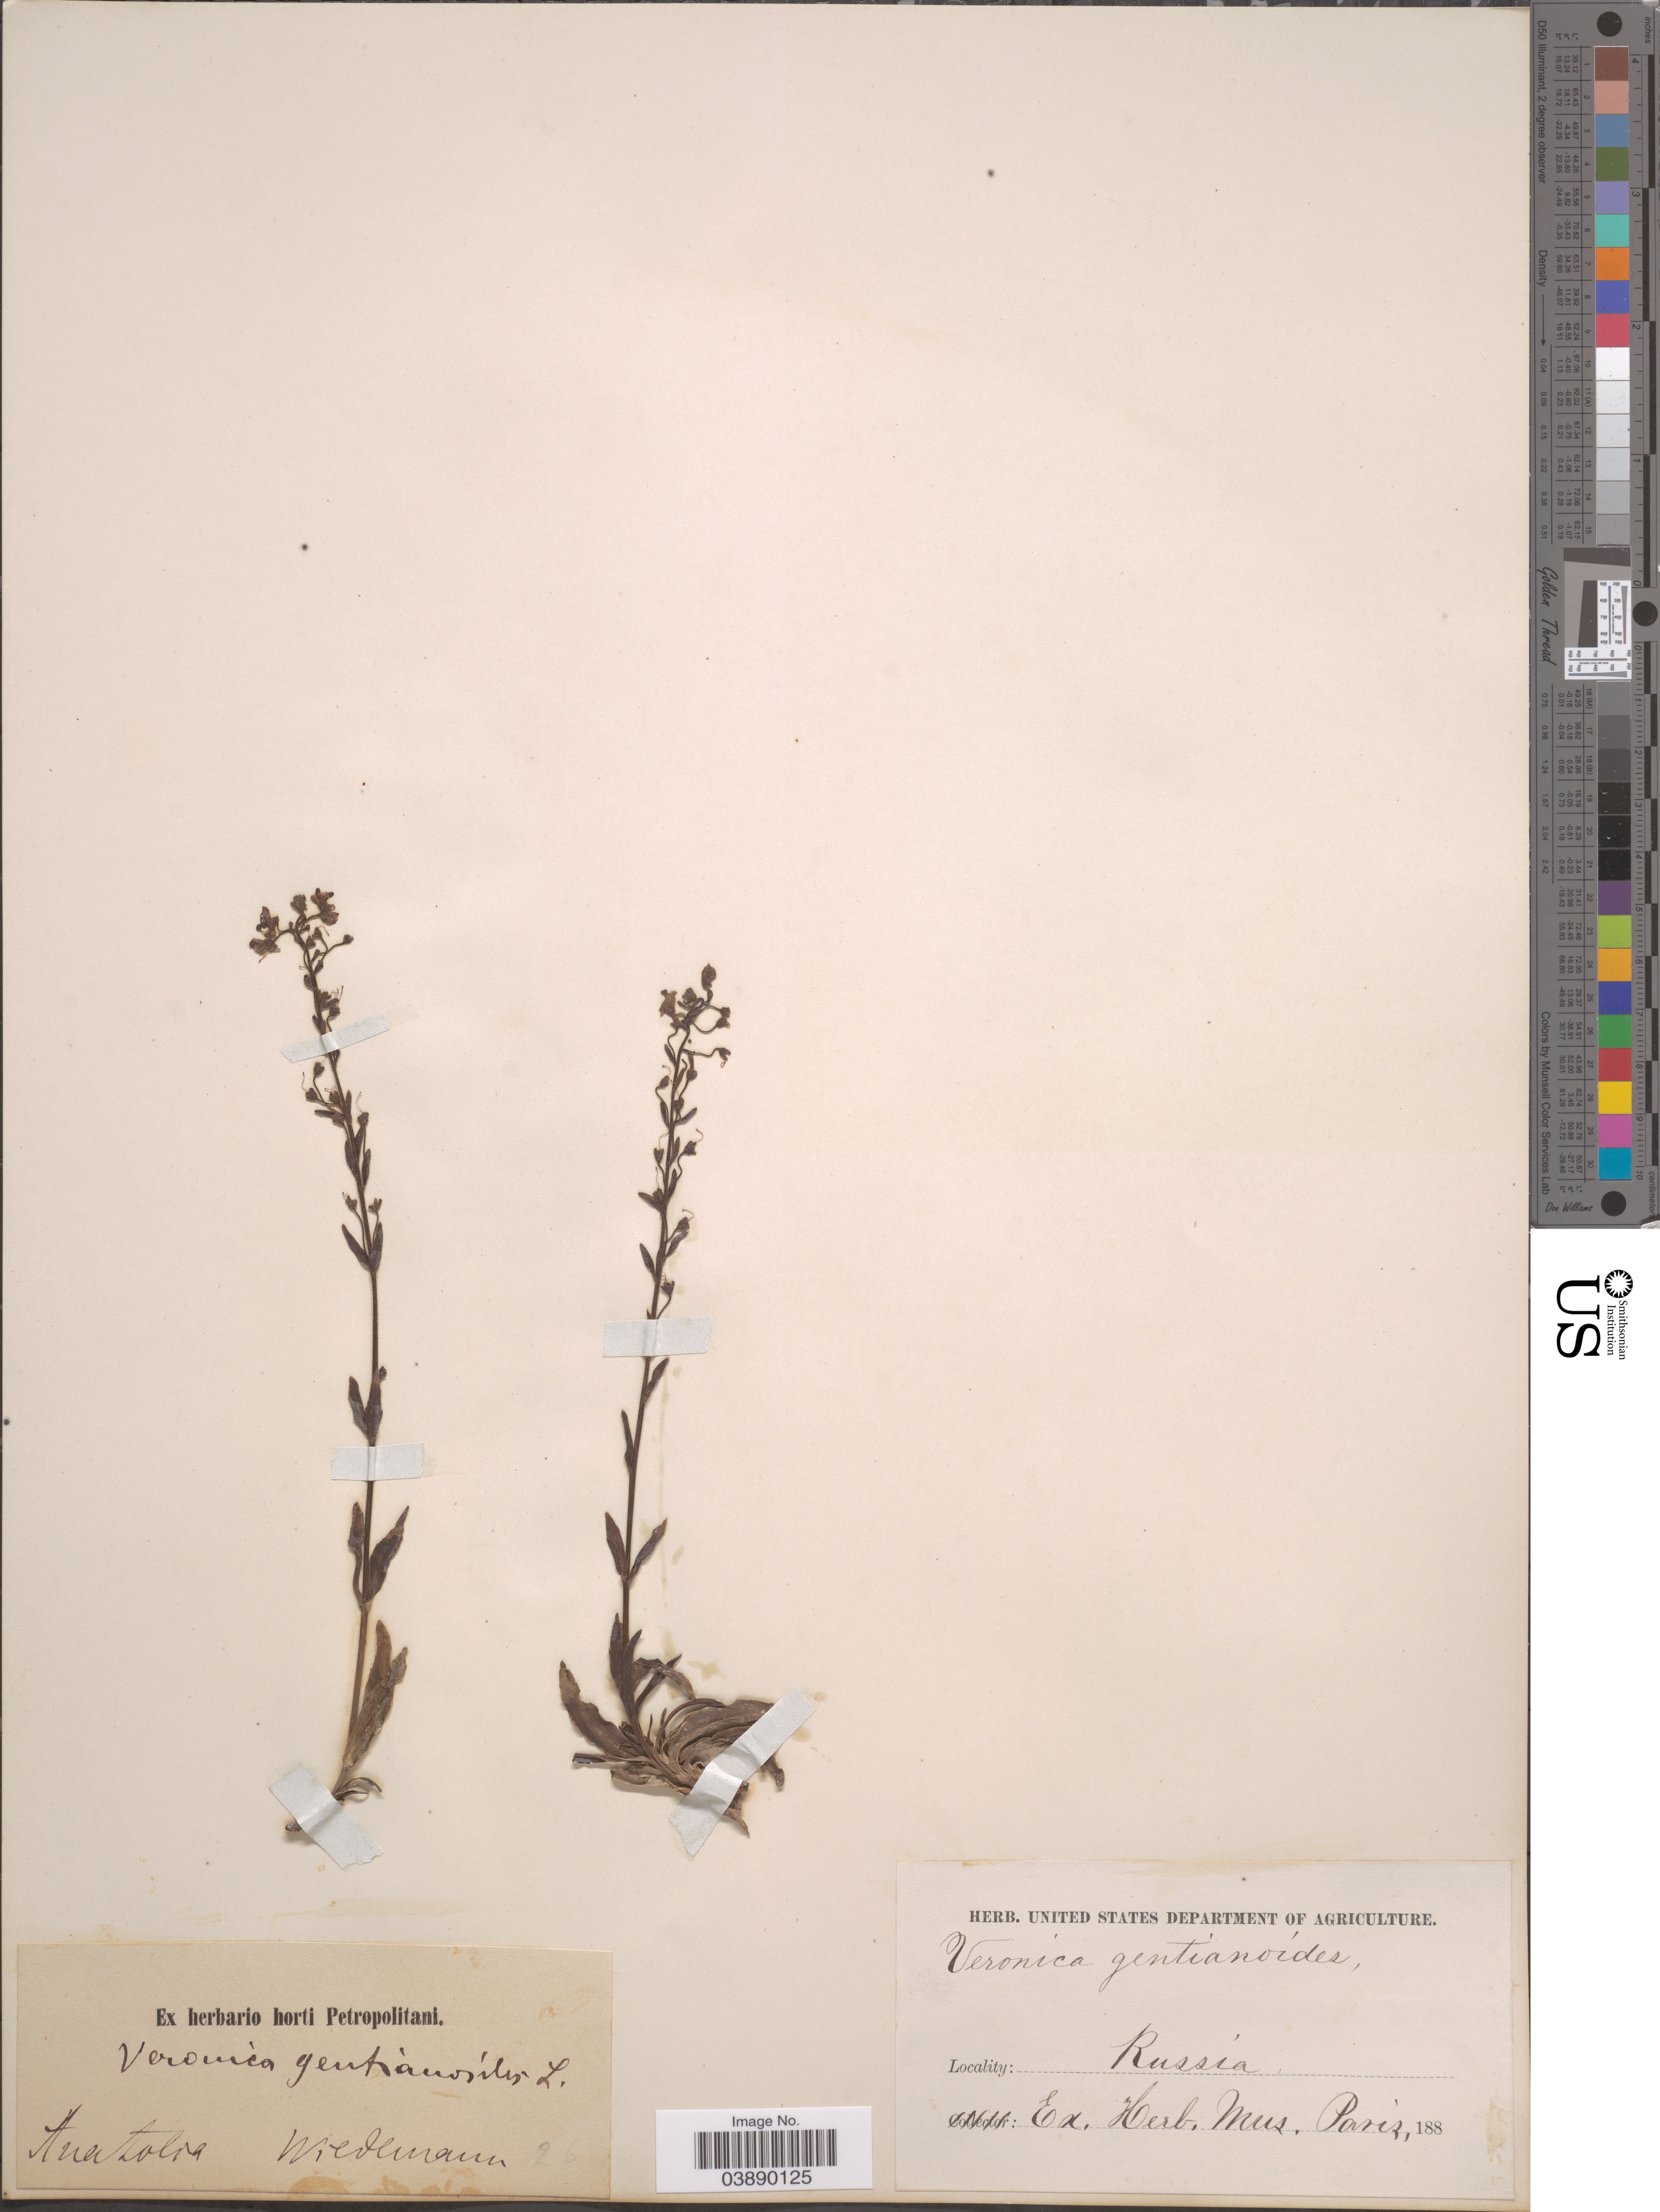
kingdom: Plantae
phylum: Tracheophyta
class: Magnoliopsida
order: Lamiales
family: Plantaginaceae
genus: Veronica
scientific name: Veronica gentianoides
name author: Vahl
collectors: Wedermann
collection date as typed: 188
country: Turkey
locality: Russia. Anatolia.